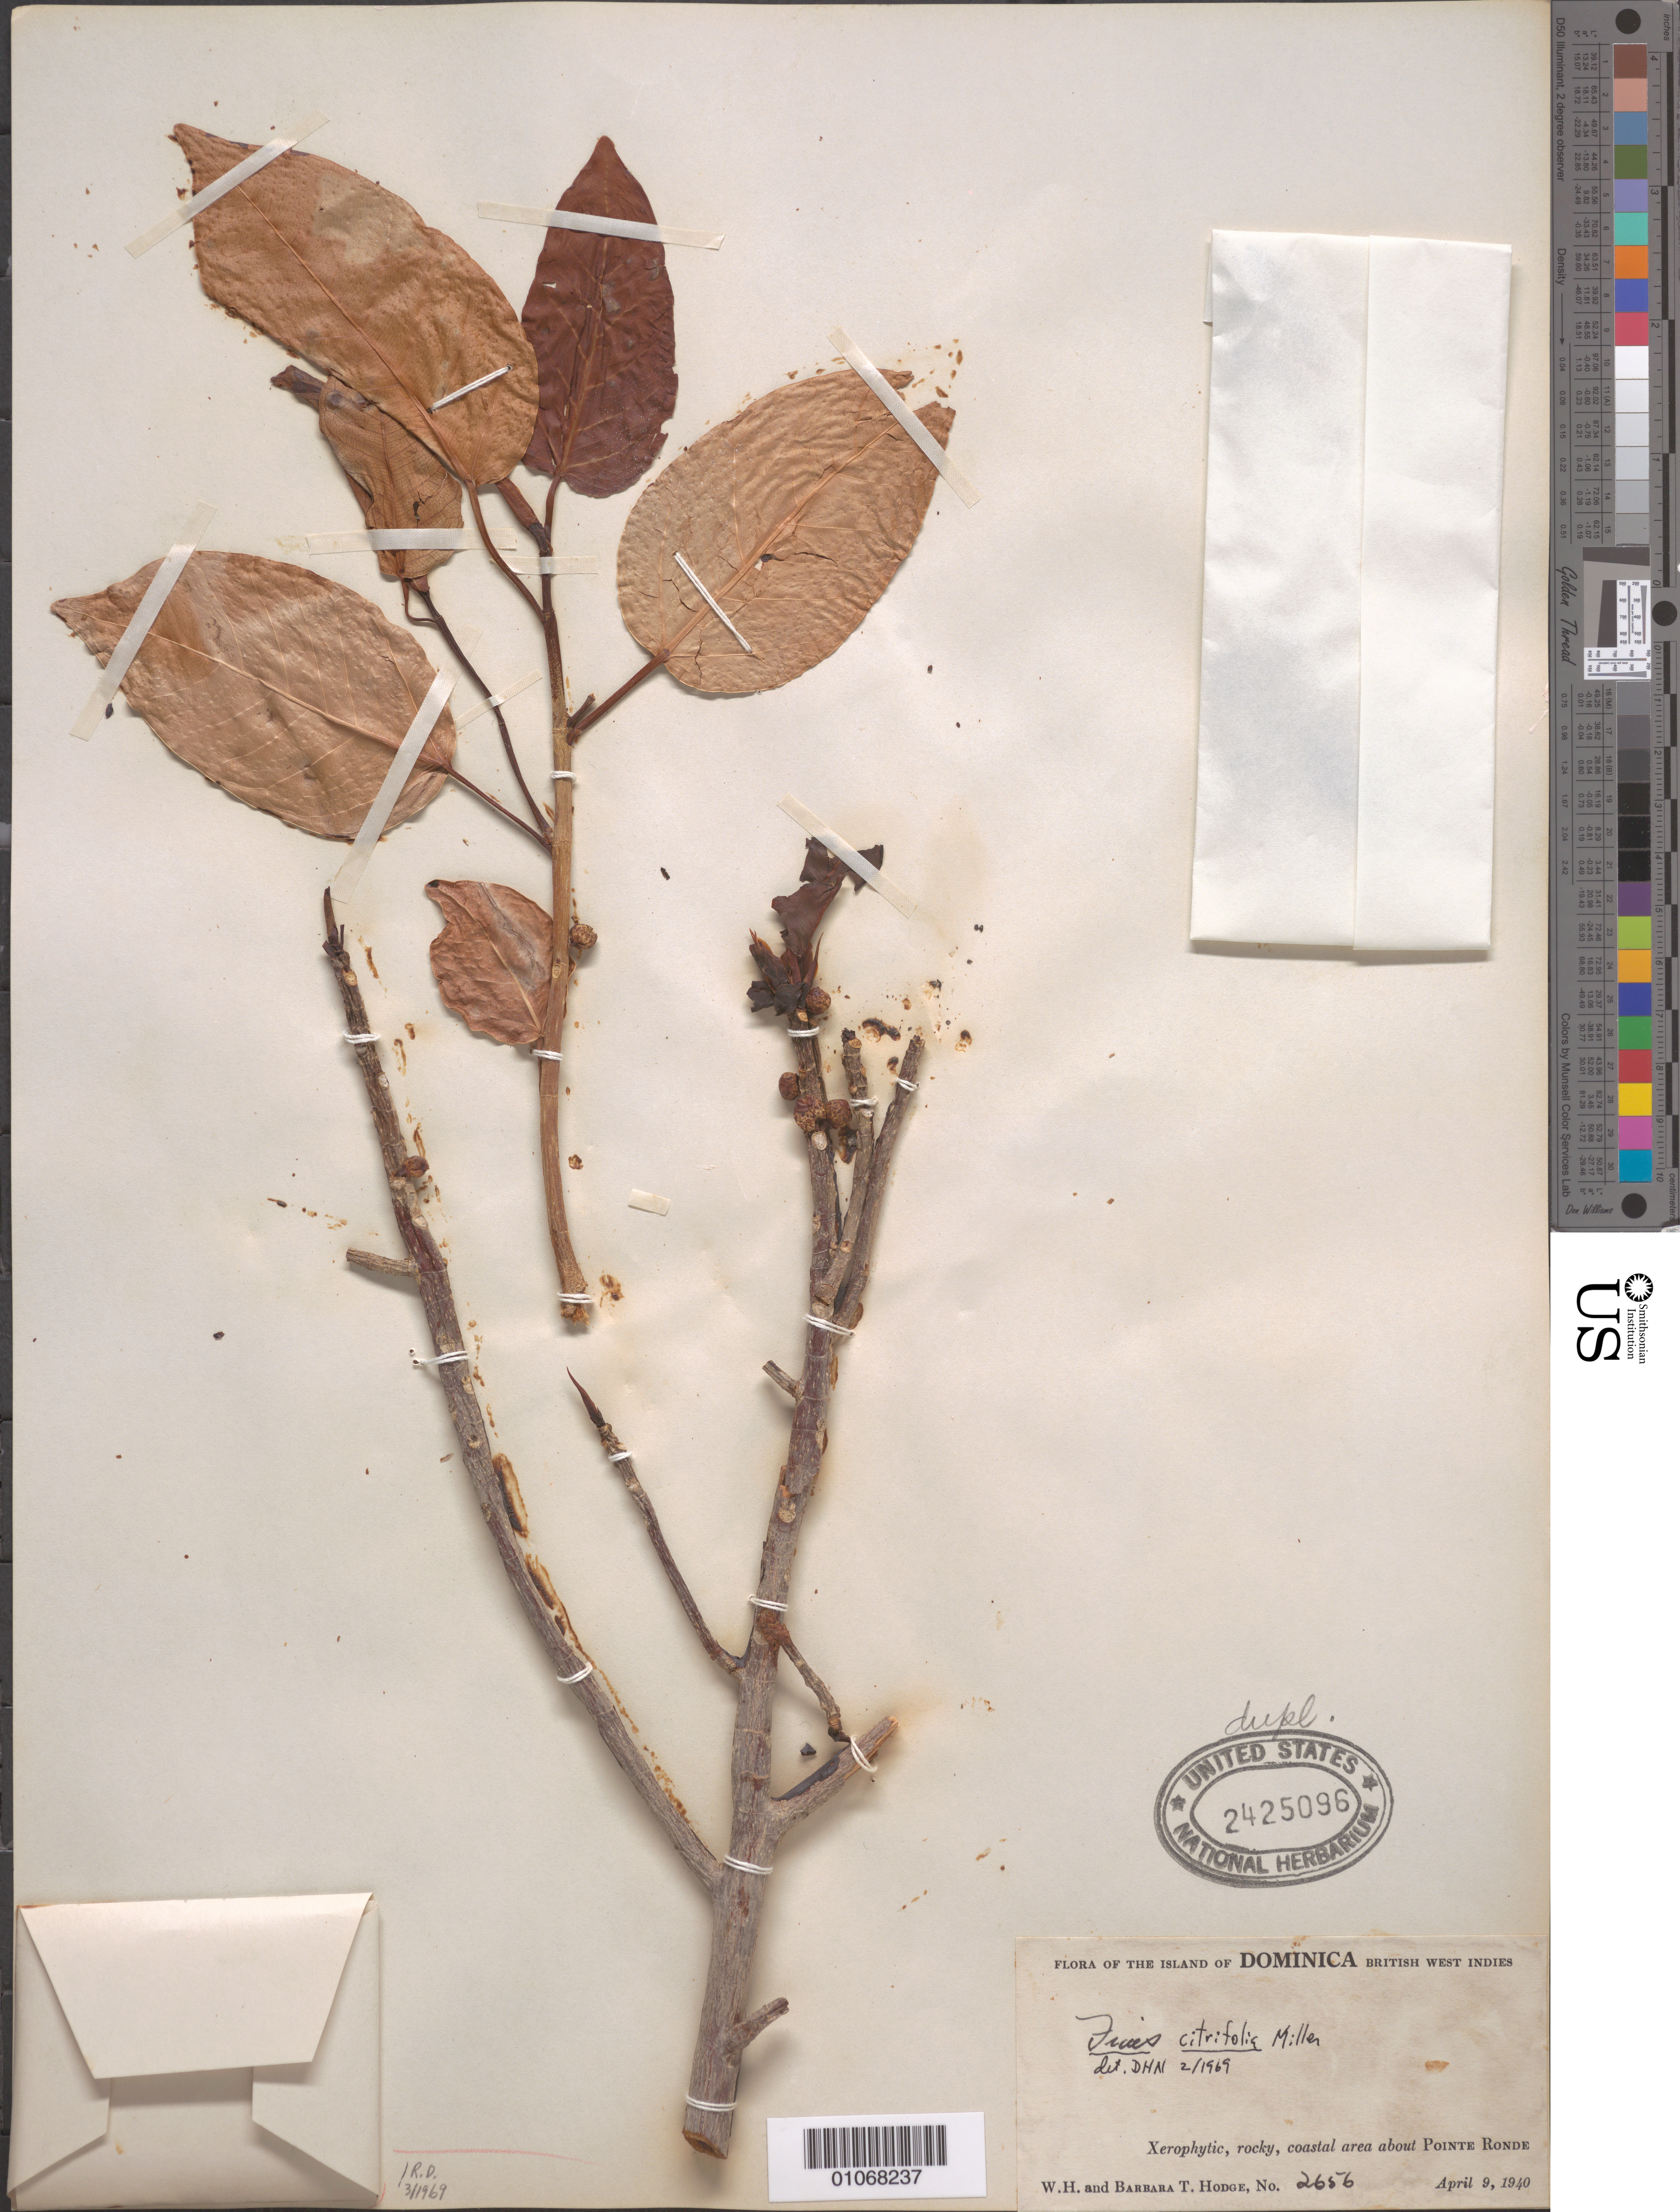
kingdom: Plantae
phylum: Tracheophyta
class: Magnoliopsida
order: Rosales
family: Moraceae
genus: Ficus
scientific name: Ficus citrifolia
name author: Mill.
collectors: W. Hodge & B. Hodge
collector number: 2656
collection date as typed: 09 Apr 1940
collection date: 1940-04-09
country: Dominica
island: Dominica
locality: Xerophytic, rocky, coastal area about Pointe Ronde.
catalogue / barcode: US 2425096